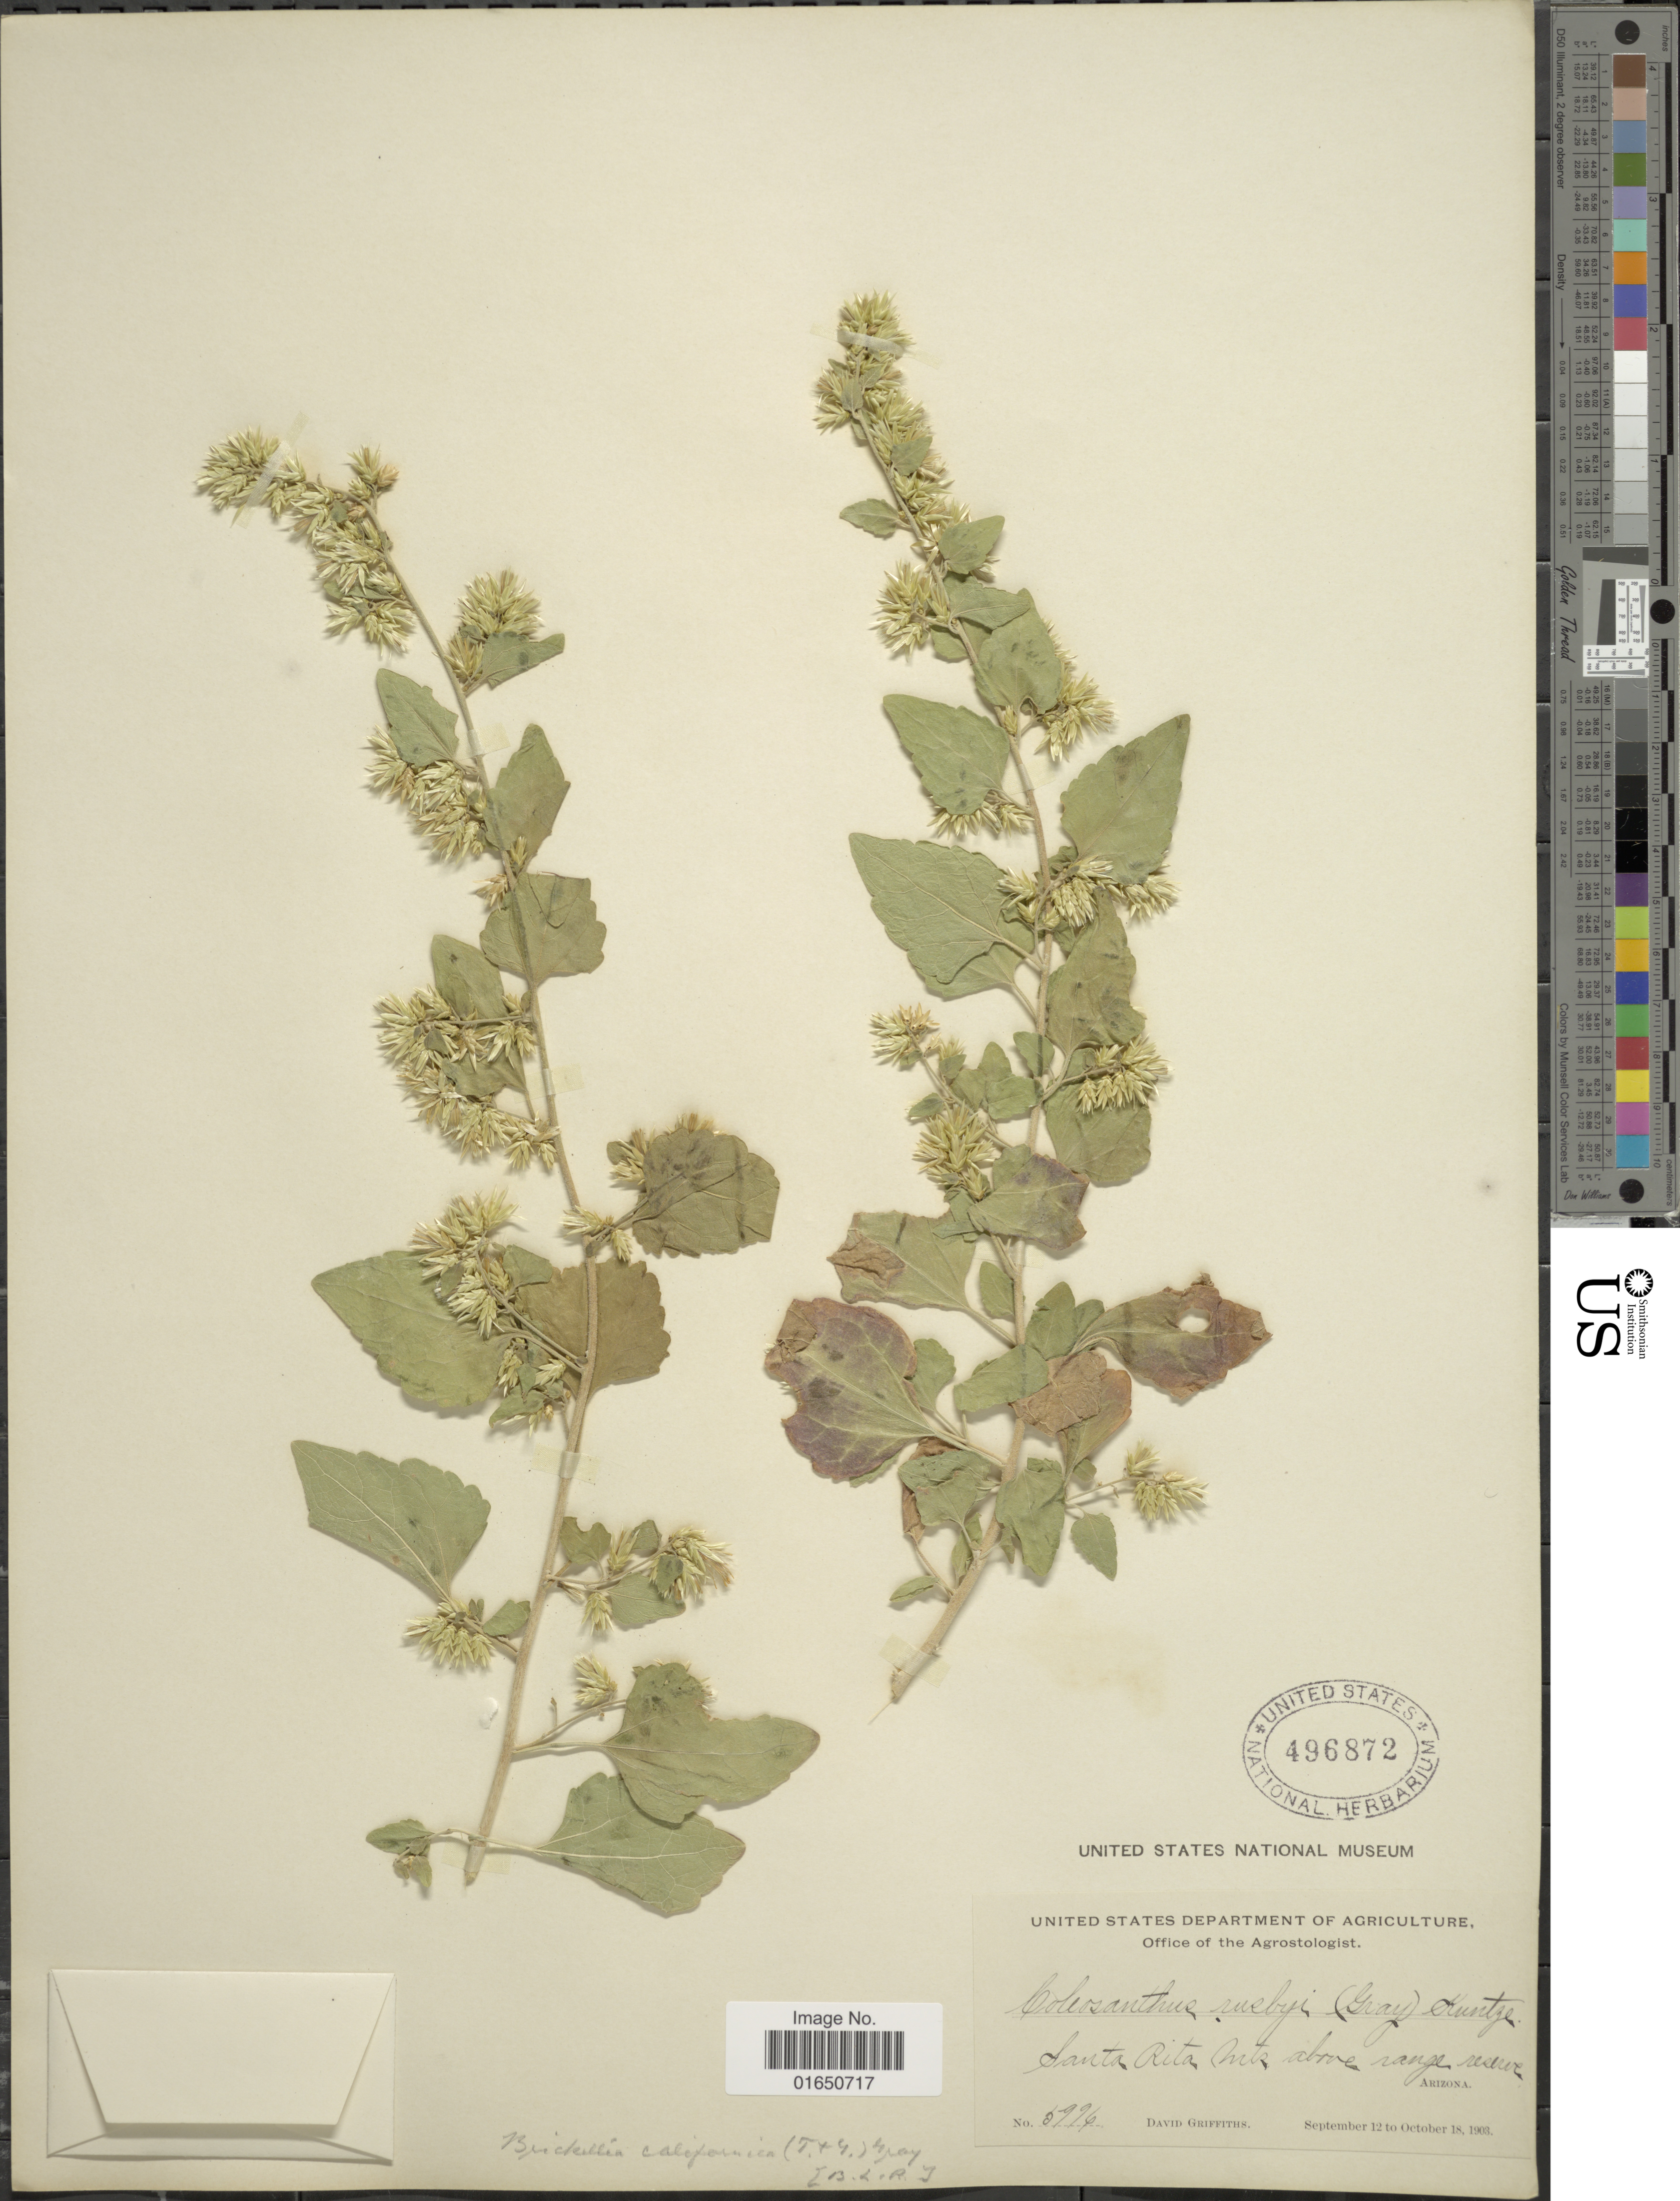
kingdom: Plantae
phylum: Tracheophyta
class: Magnoliopsida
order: Asterales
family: Asteraceae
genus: Brickellia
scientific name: Brickellia californica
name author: (Torr. & A. Gray) A. Gray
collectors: D. Griffiths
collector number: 6996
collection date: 1903-09-12/1903-10-18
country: United States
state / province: Arizona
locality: Santa Rita Mts. above range reserve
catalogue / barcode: US 496872